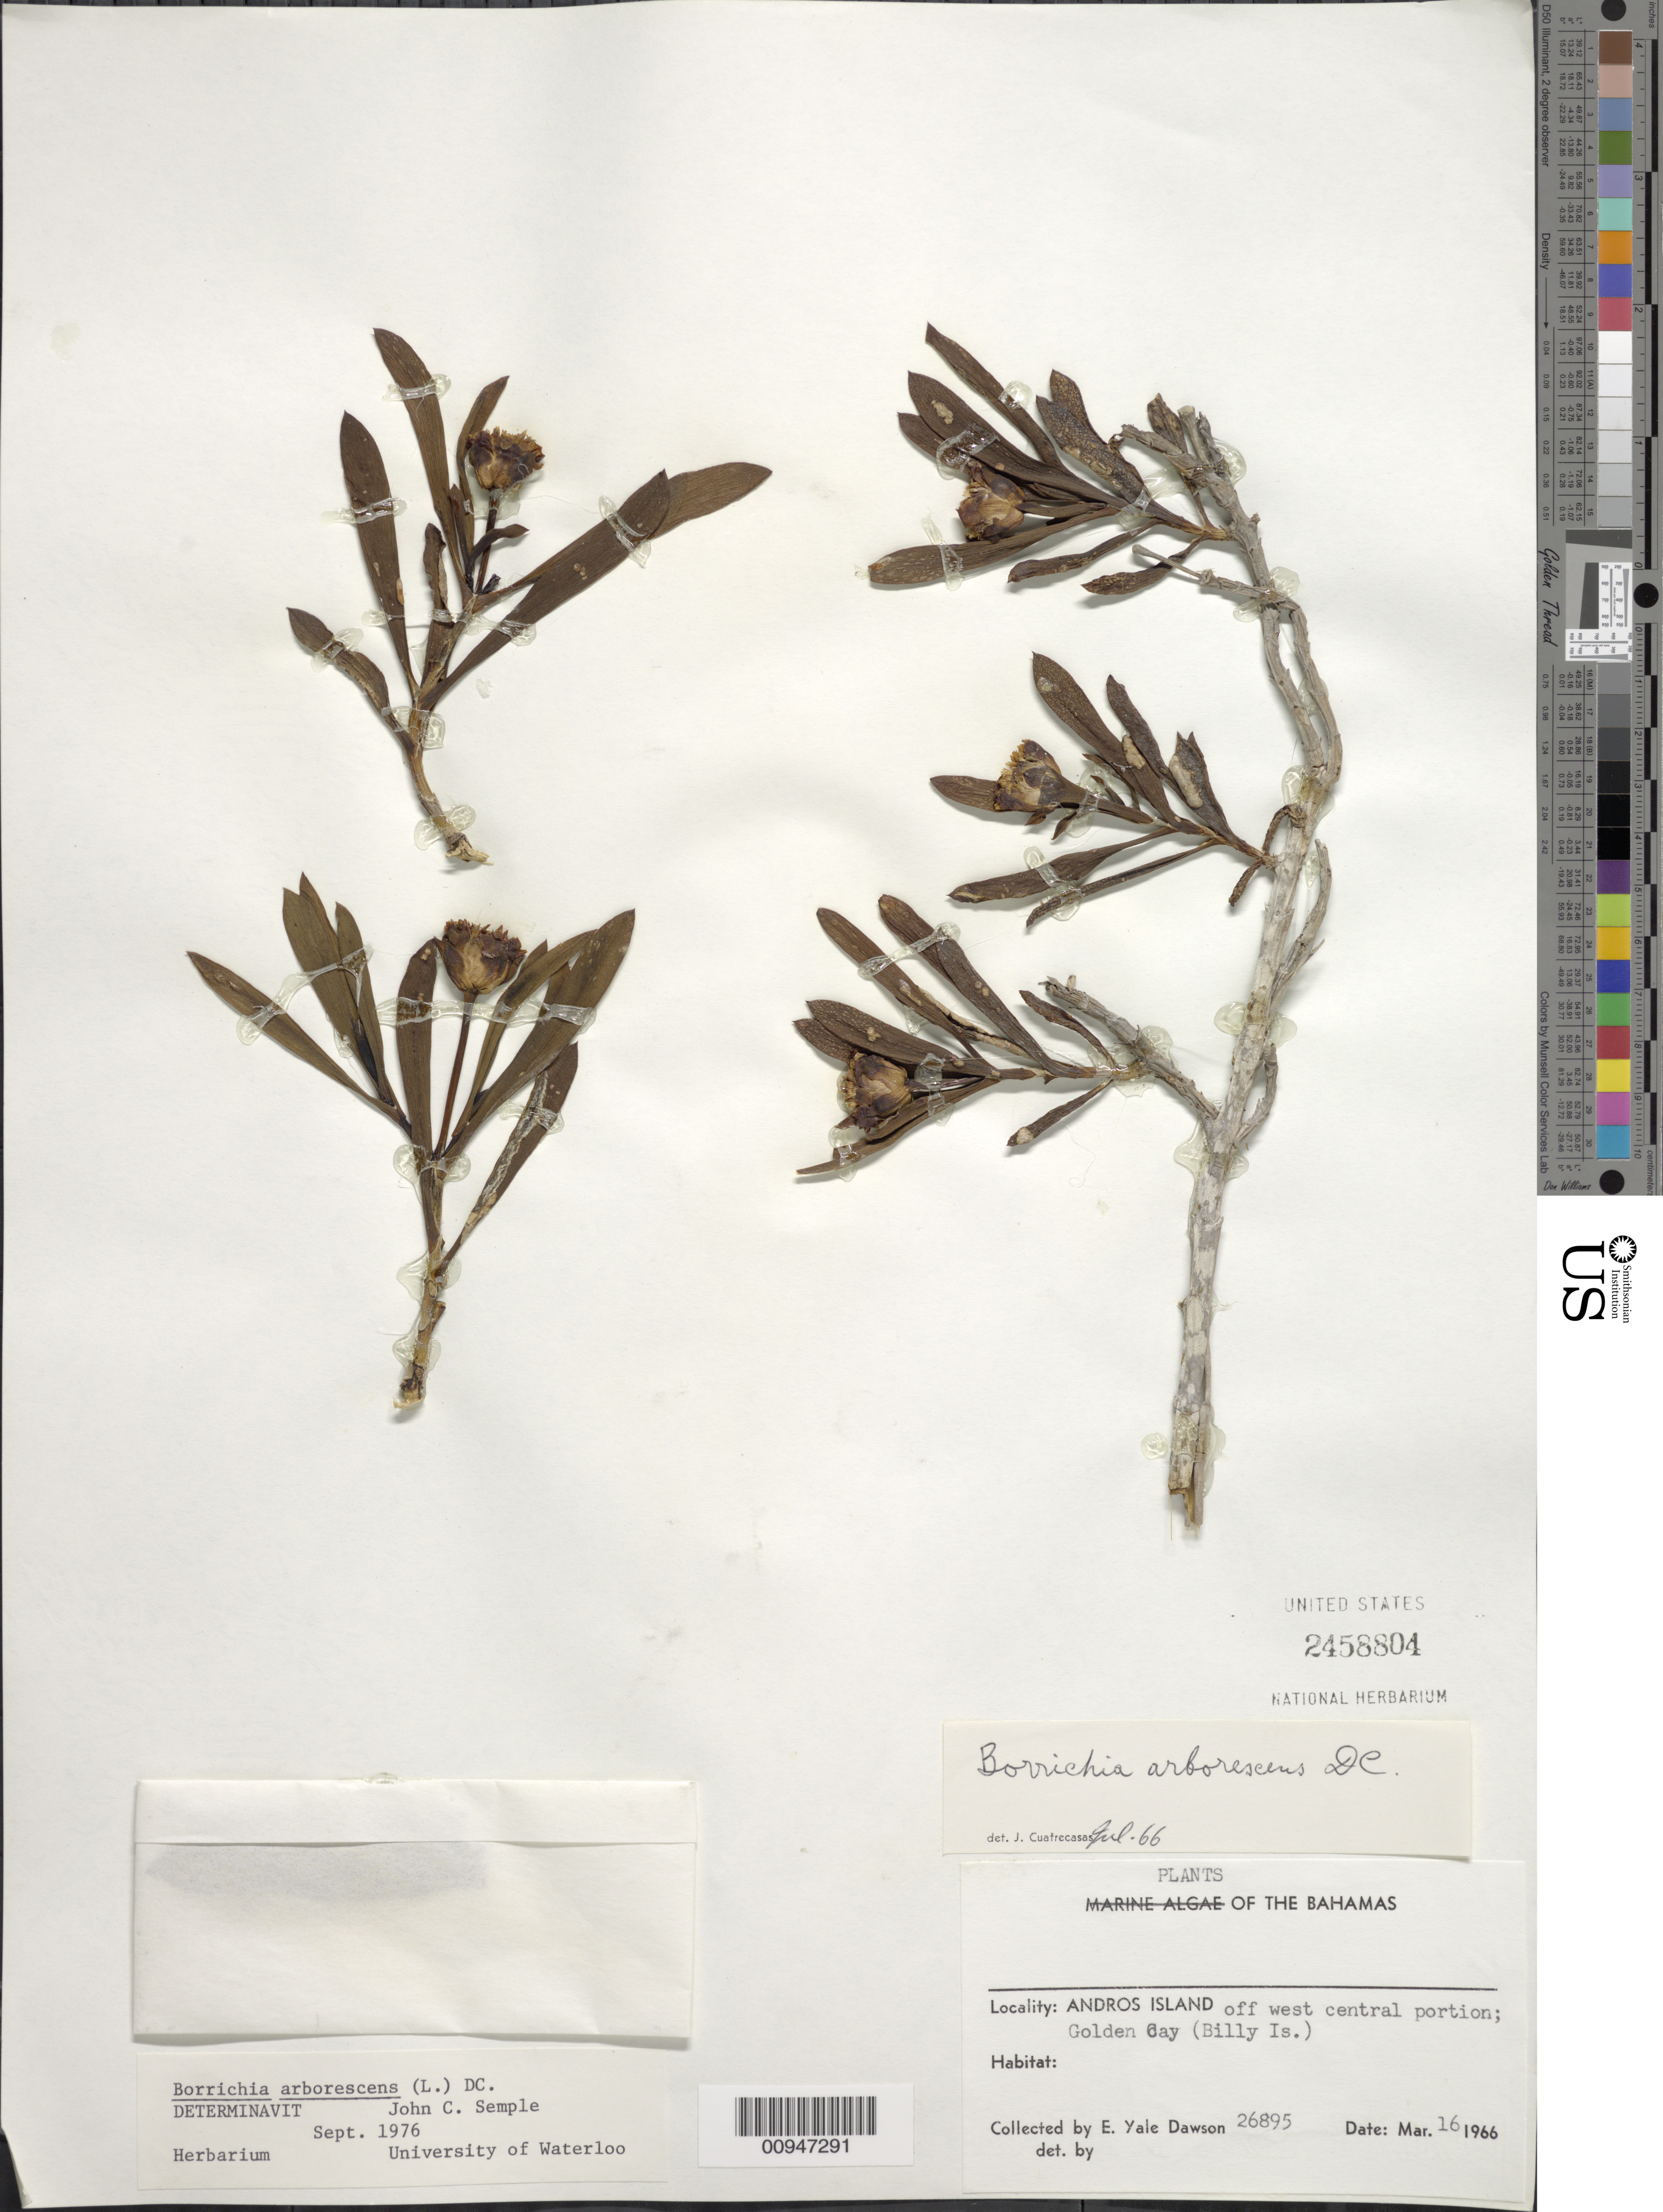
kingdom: Plantae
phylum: Tracheophyta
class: Magnoliopsida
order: Asterales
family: Asteraceae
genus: Borrichia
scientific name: Borrichia arborescens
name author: (L.) DC.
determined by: Semple, J. C.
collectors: E. Y. Dawson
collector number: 26895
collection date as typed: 16 Mar 1966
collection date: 1966-03-16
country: Bahamas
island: Andros Island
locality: Off west central portion; Golden Bay (Billy Is.)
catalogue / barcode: US 2458804